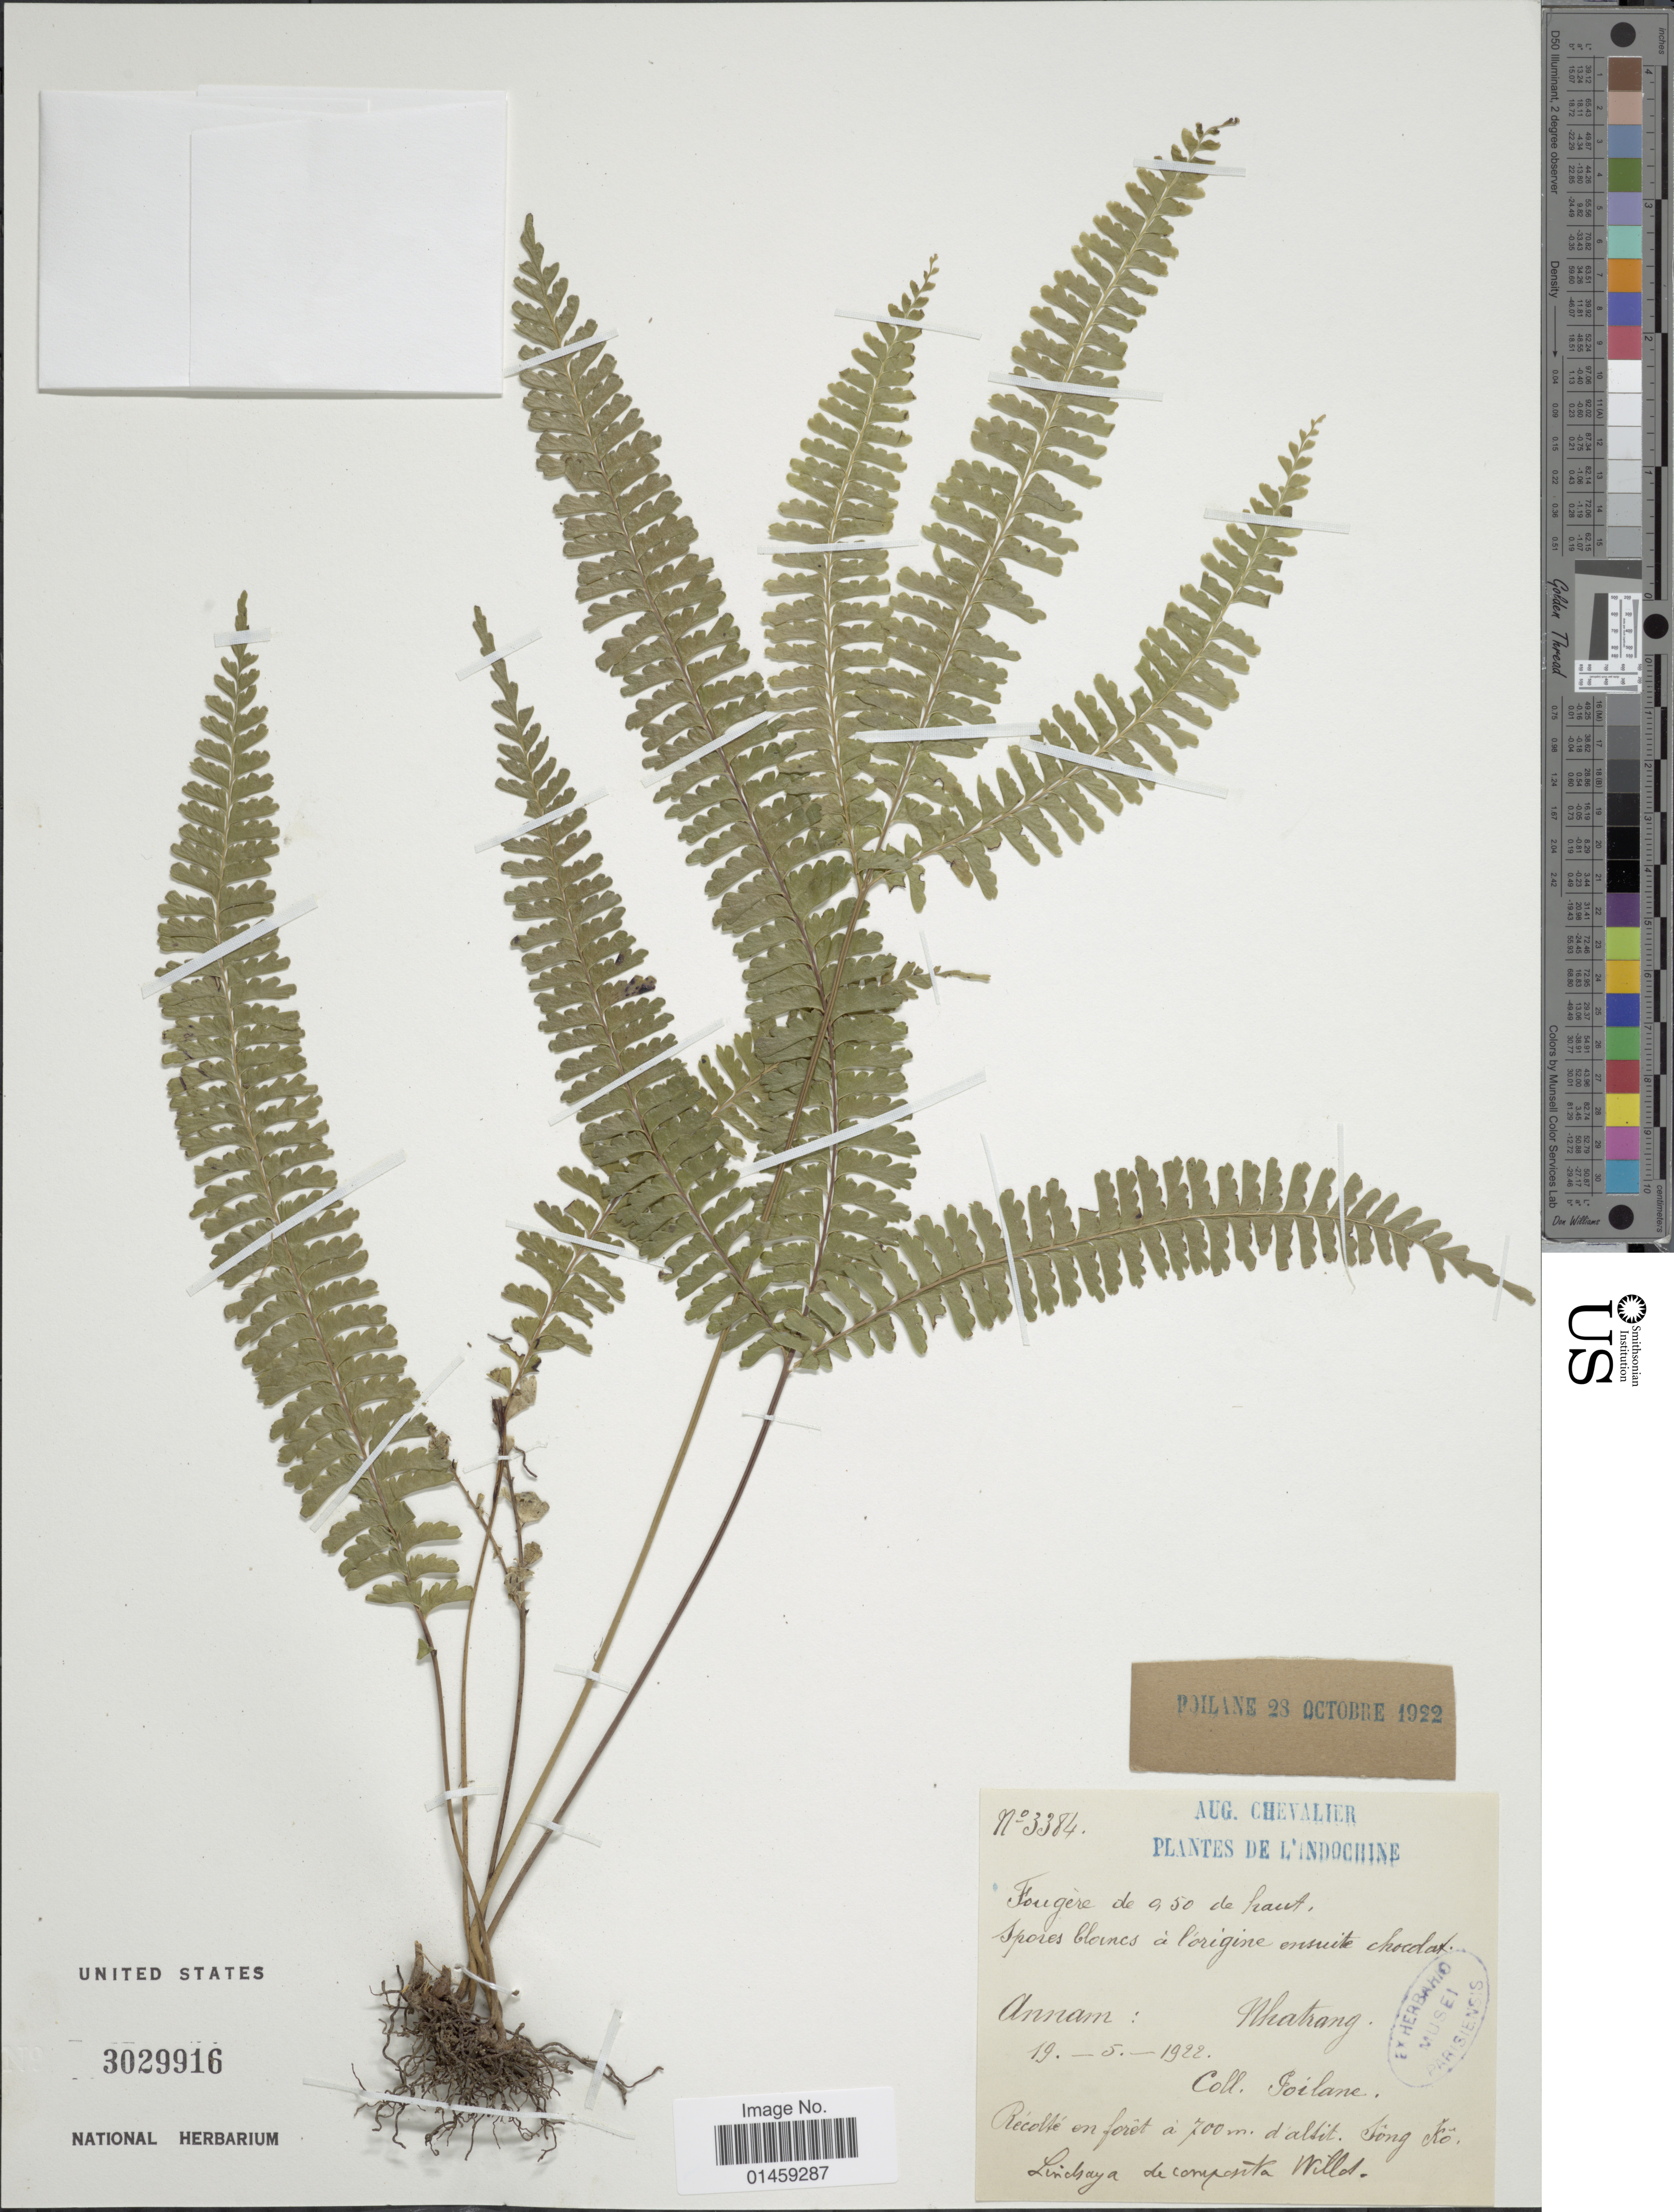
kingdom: Plantae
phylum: Tracheophyta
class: Polypodiopsida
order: Polypodiales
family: Lindsaeaceae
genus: Lindsaea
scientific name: Lindsaea sp.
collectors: -. Poilane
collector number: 3384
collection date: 1922-05-19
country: Vietnam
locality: De L' Indochine. Annam: Nhatang.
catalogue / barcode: US 3029916